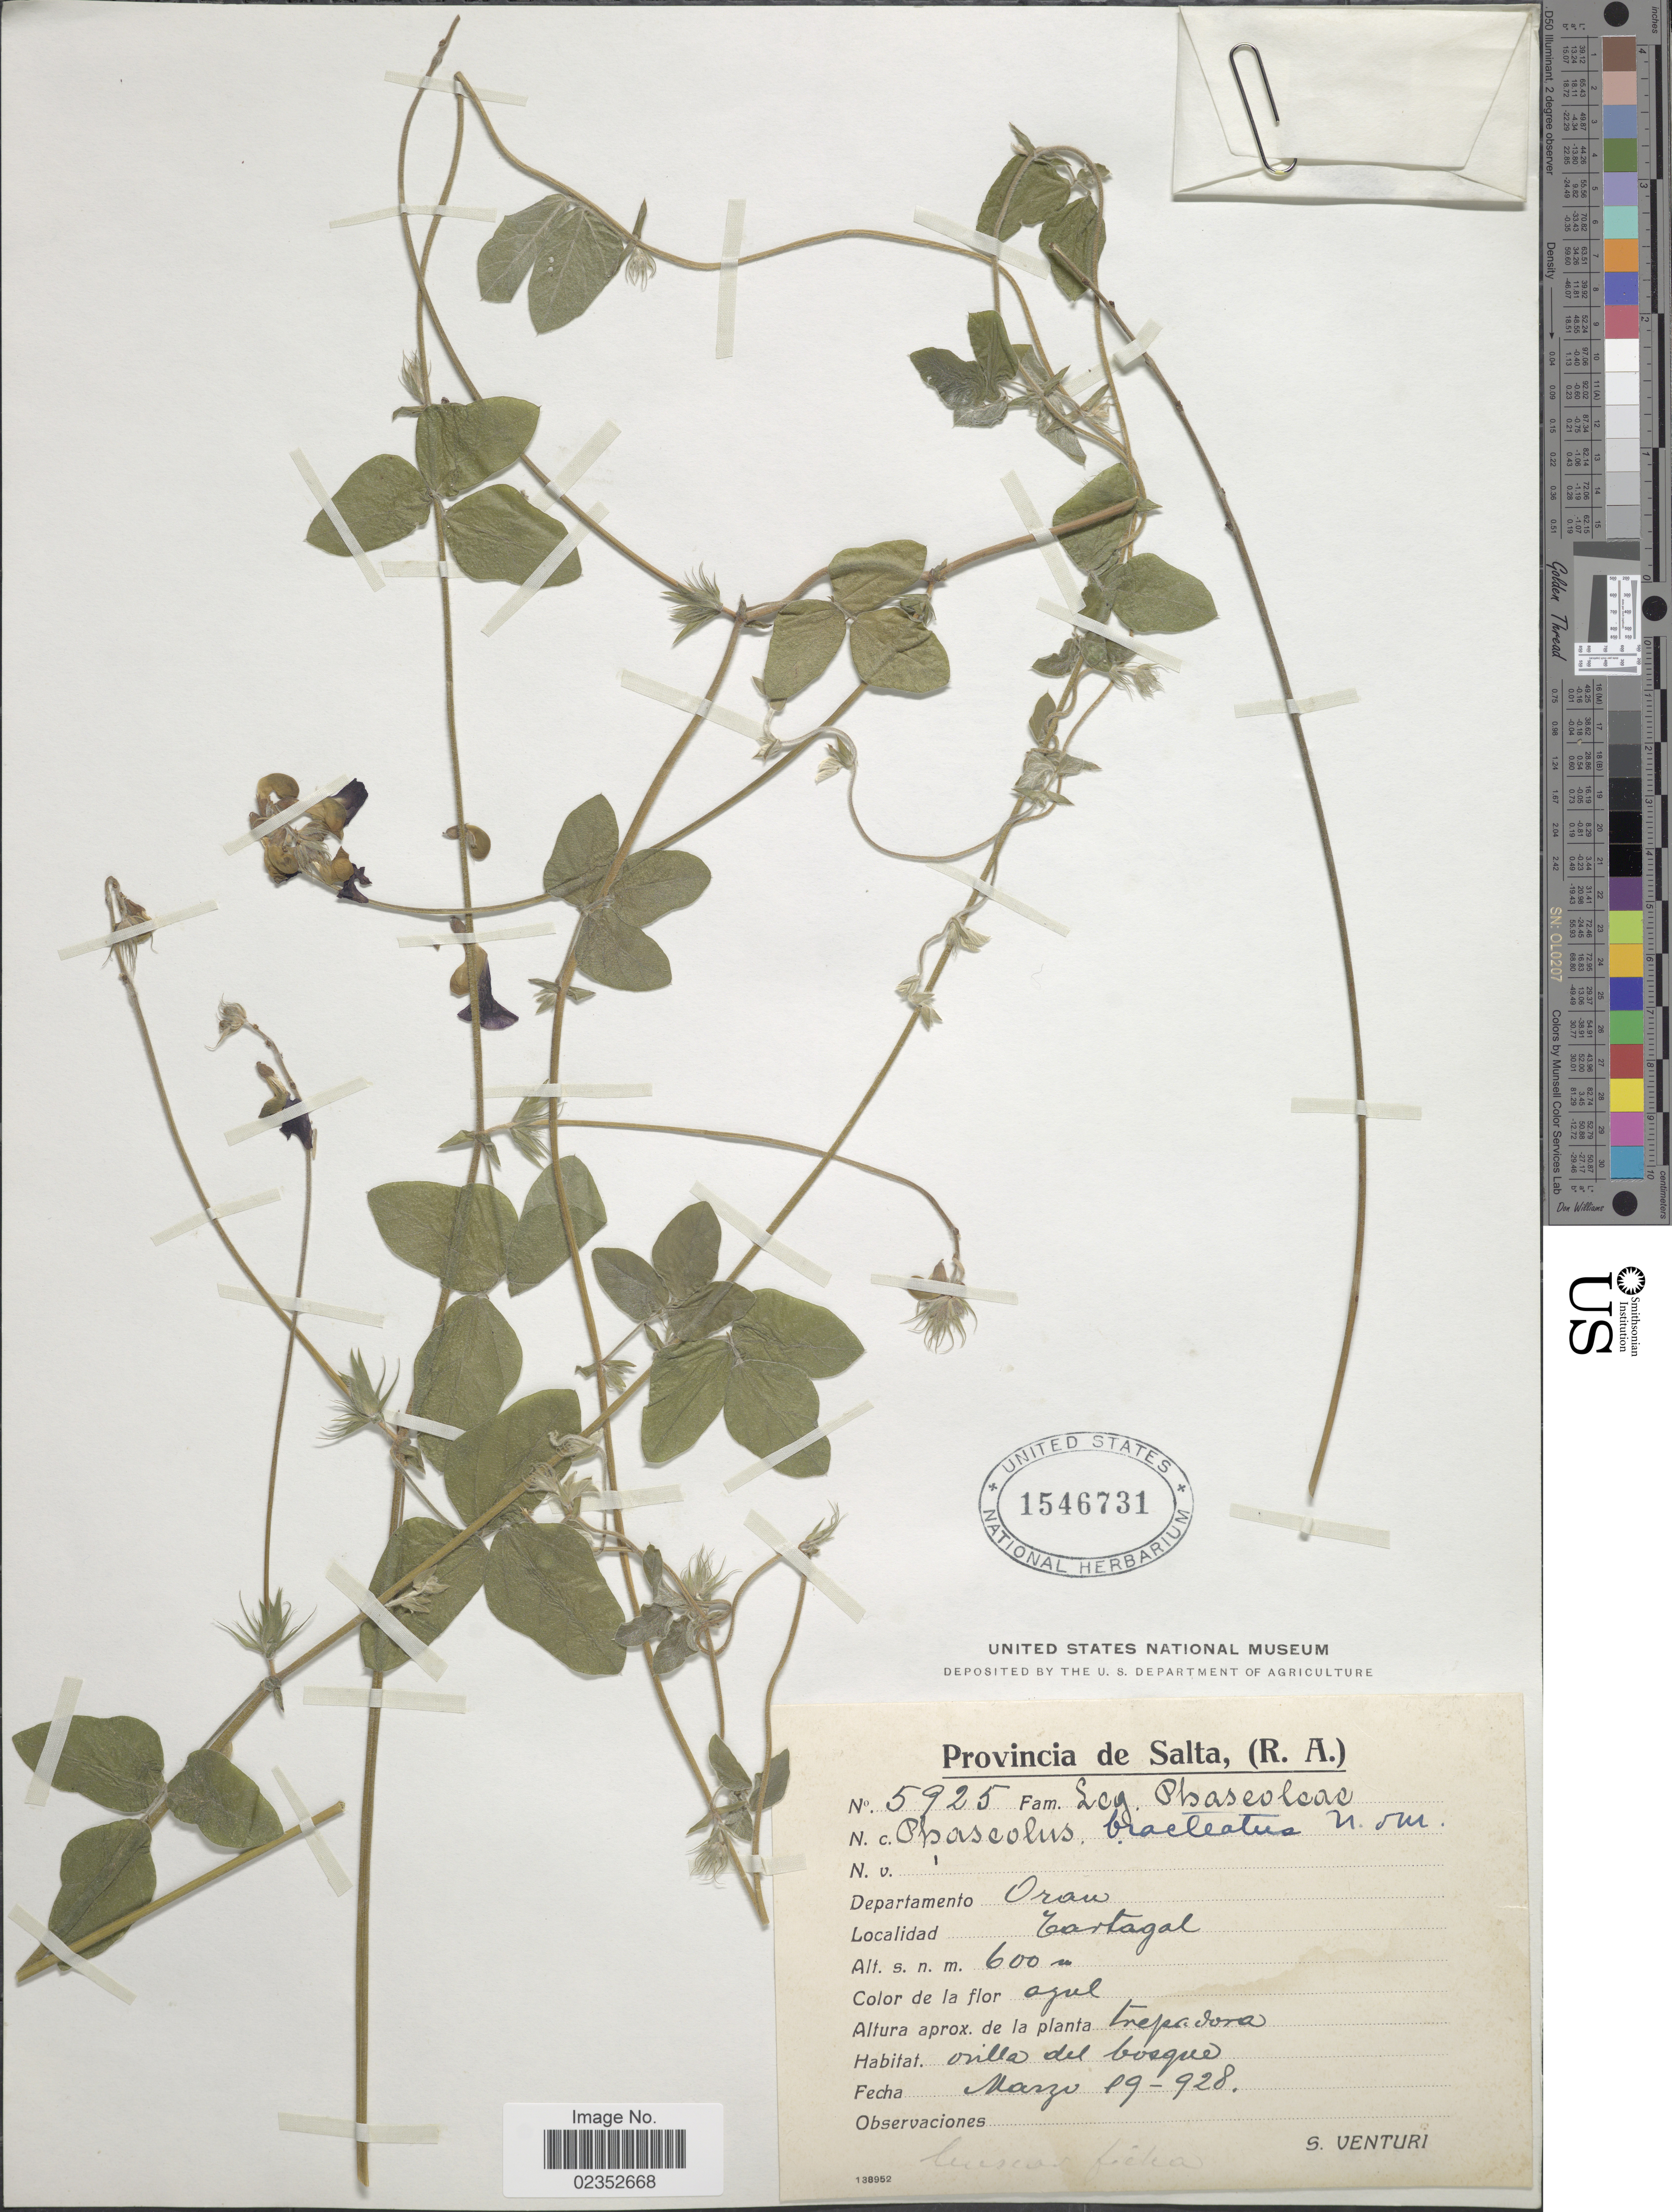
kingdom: Plantae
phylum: Tracheophyta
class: Magnoliopsida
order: Fabales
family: Fabaceae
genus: Macroptilium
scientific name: Macroptilium bracteatum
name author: (Nees & Mart.) Maréchal & Baudet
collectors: S. Venturi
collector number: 5925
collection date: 1928-03-19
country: Argentina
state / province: Salta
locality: Provincia de Salta, (R.A.), departamento Oran, Tartagal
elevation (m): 600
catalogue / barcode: US 1546731